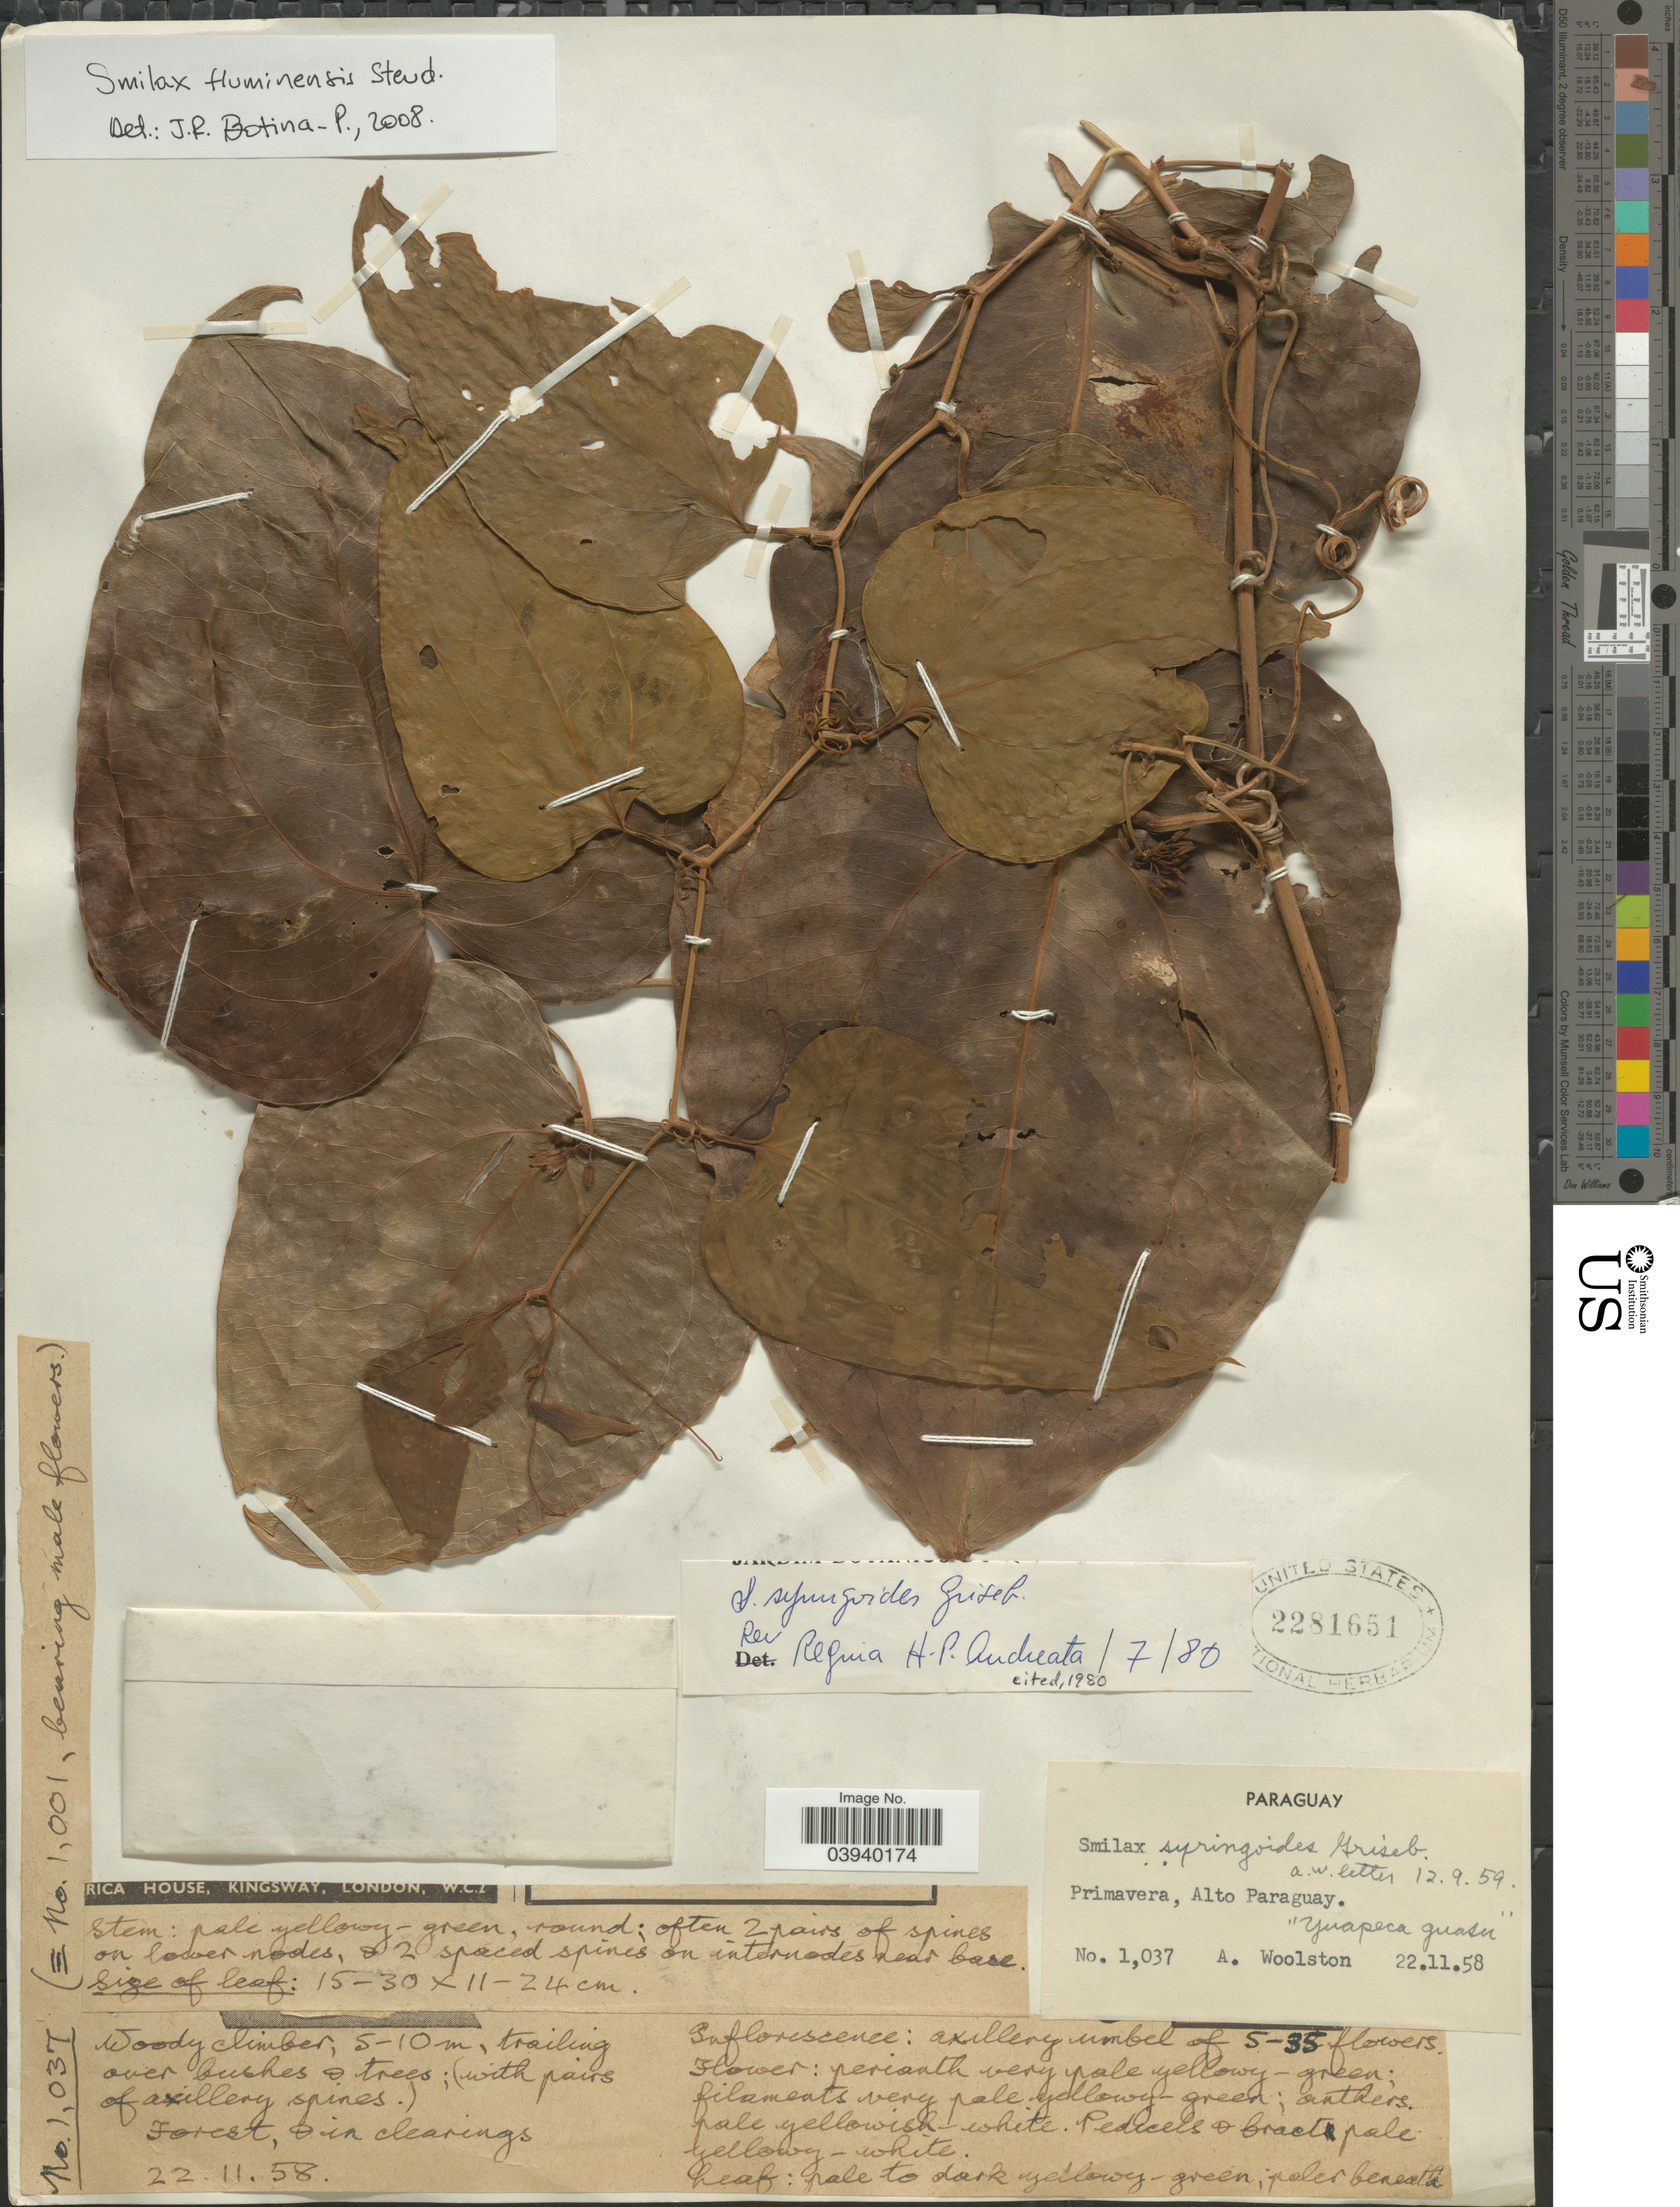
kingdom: Plantae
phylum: Tracheophyta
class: Liliopsida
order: Liliales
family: Smilacaceae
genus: Smilax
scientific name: Smilax fluminensis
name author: Steud.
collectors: A. Woolston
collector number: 1037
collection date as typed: Transcribed d/m/y: 22/11/58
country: Paraguay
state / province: Alto Paraguay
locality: Primavera.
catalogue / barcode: US 2281651